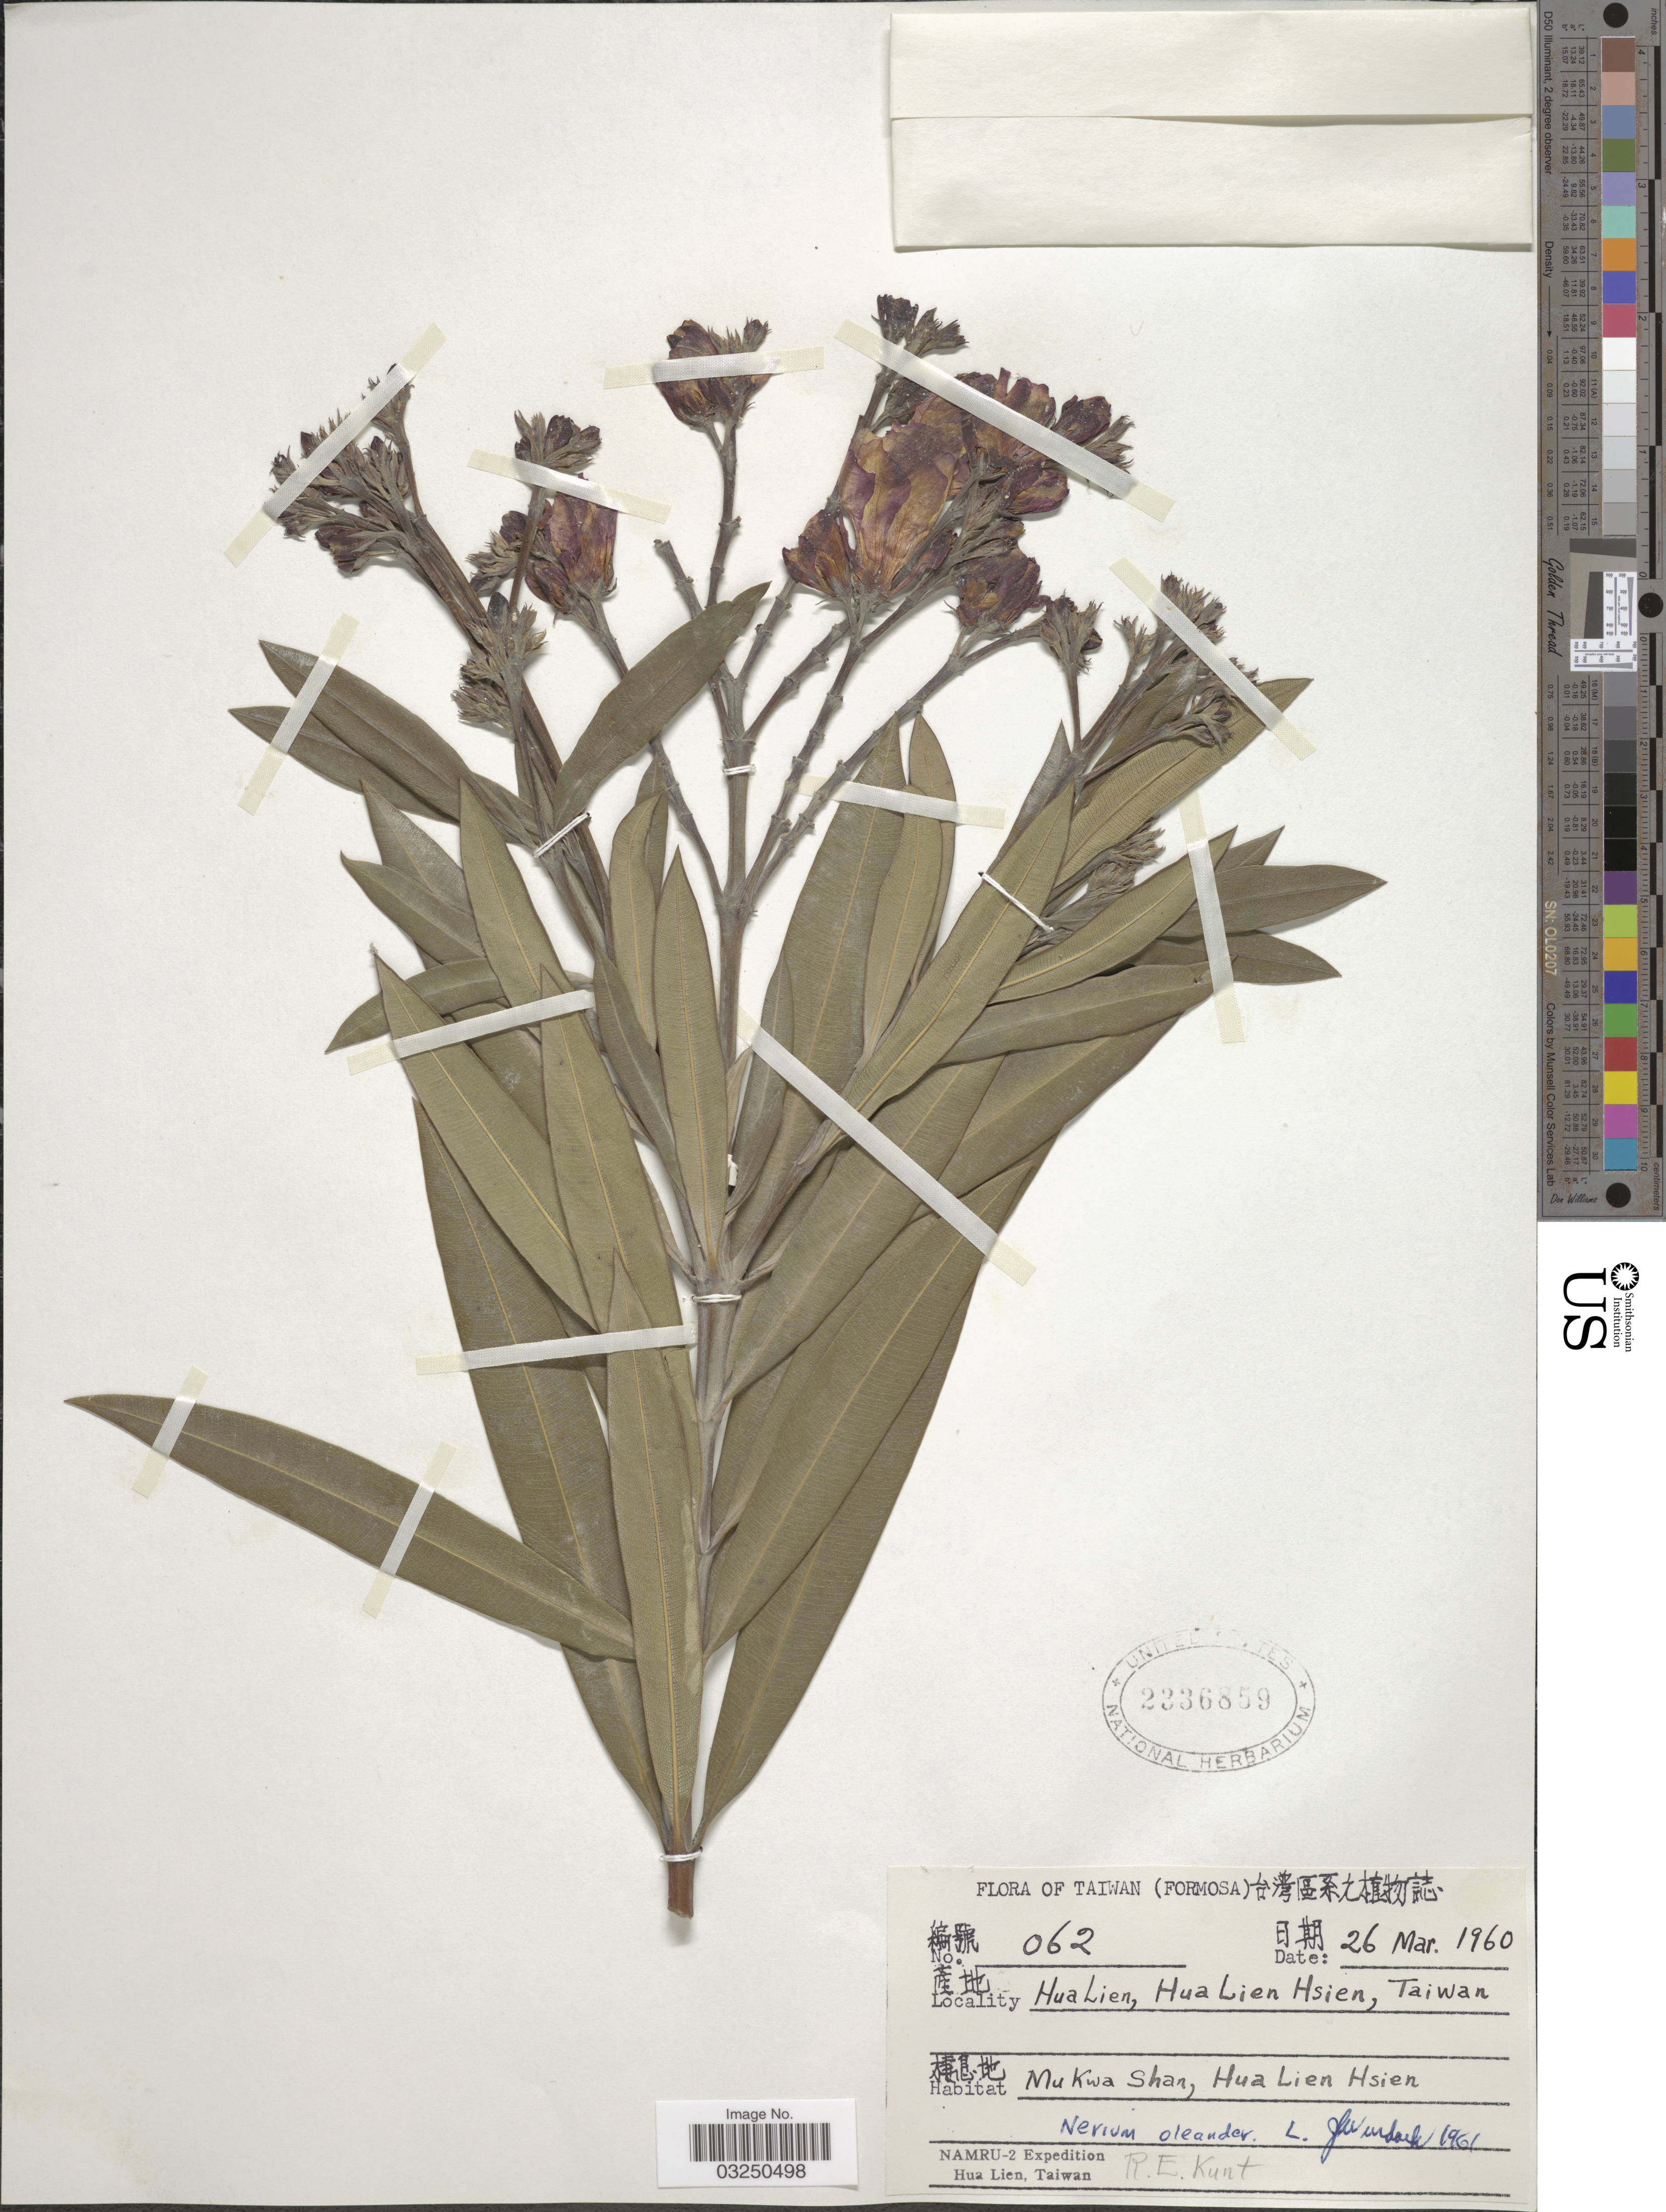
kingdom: Plantae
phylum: Tracheophyta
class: Magnoliopsida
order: Gentianales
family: Apocynaceae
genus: Nerium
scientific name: Nerium oleander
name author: L.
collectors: R. E. Kuntz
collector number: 062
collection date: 1960-03-26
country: Taiwan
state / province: Hualien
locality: Xiulin Township; Mugua Shan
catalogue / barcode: US 2336859